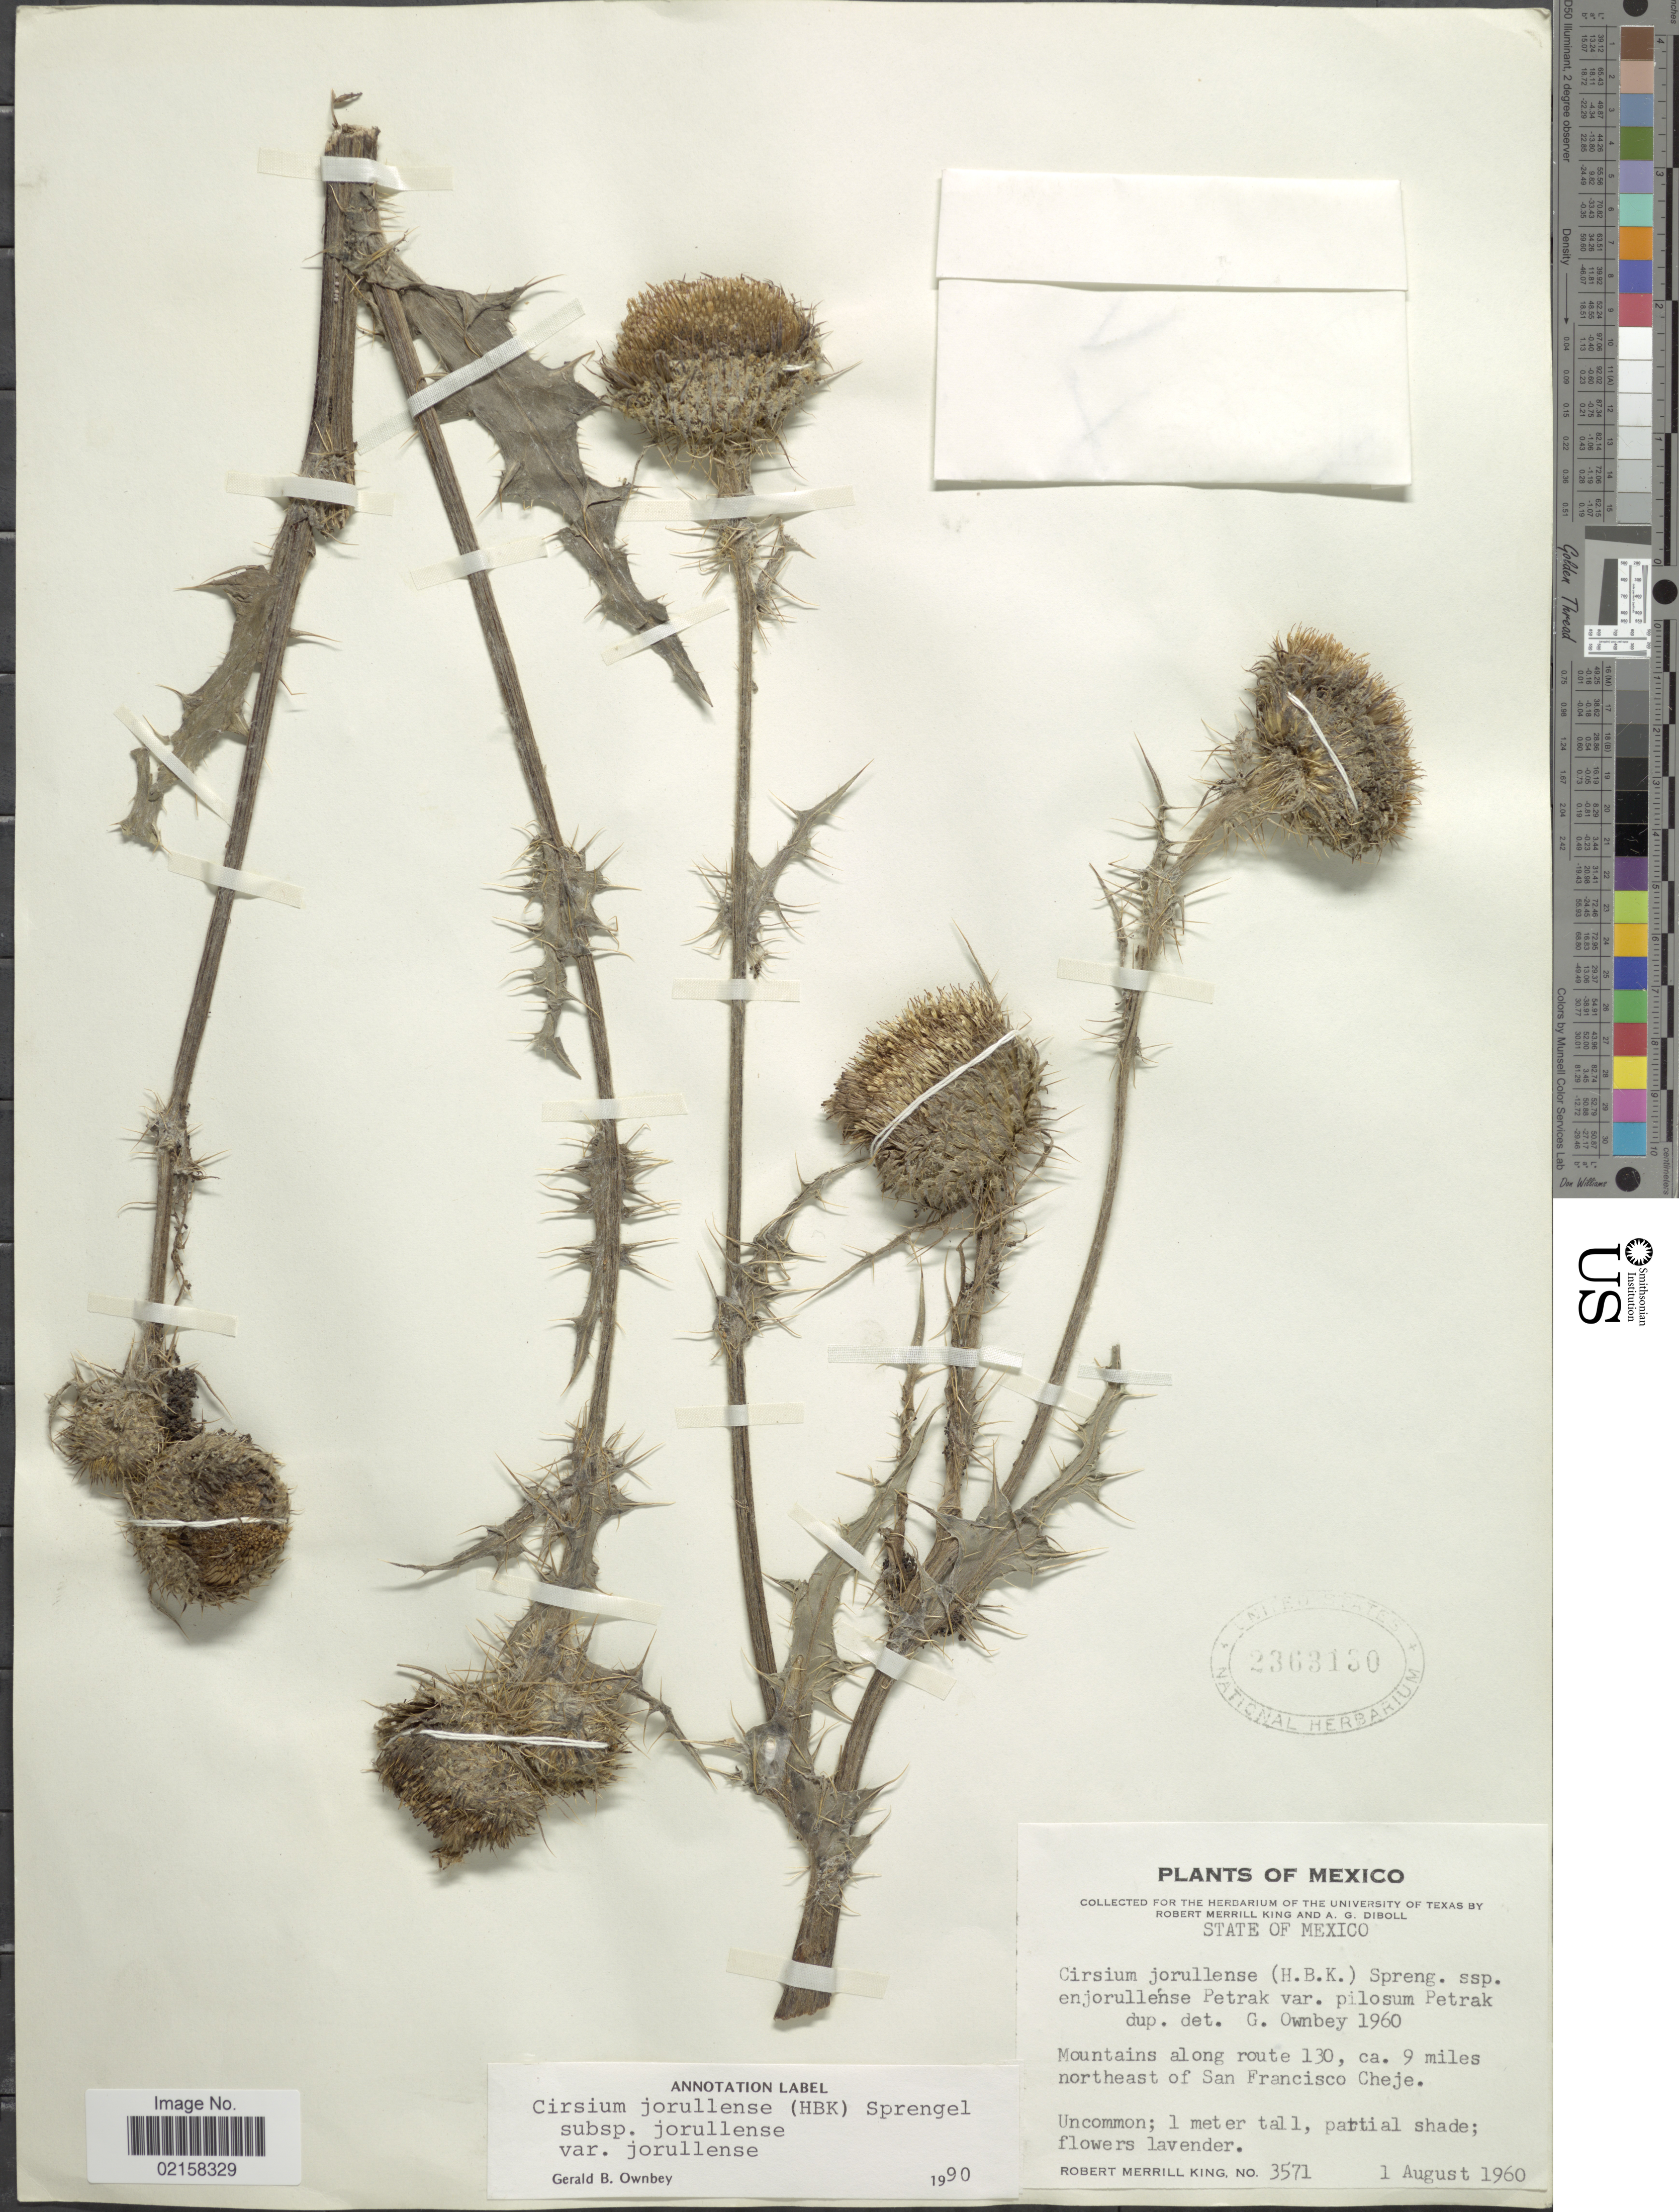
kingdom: Plantae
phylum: Tracheophyta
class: Magnoliopsida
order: Asterales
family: Asteraceae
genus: Cirsium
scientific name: Cirsium jorullense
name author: (Kunth) Spreng.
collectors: R. M. King & A. Diboll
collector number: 3571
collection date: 1960-08-01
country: Mexico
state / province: México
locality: Mountains along route 130, ca. 9 miles northeast of San Francisco Cheje.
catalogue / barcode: US 2363130